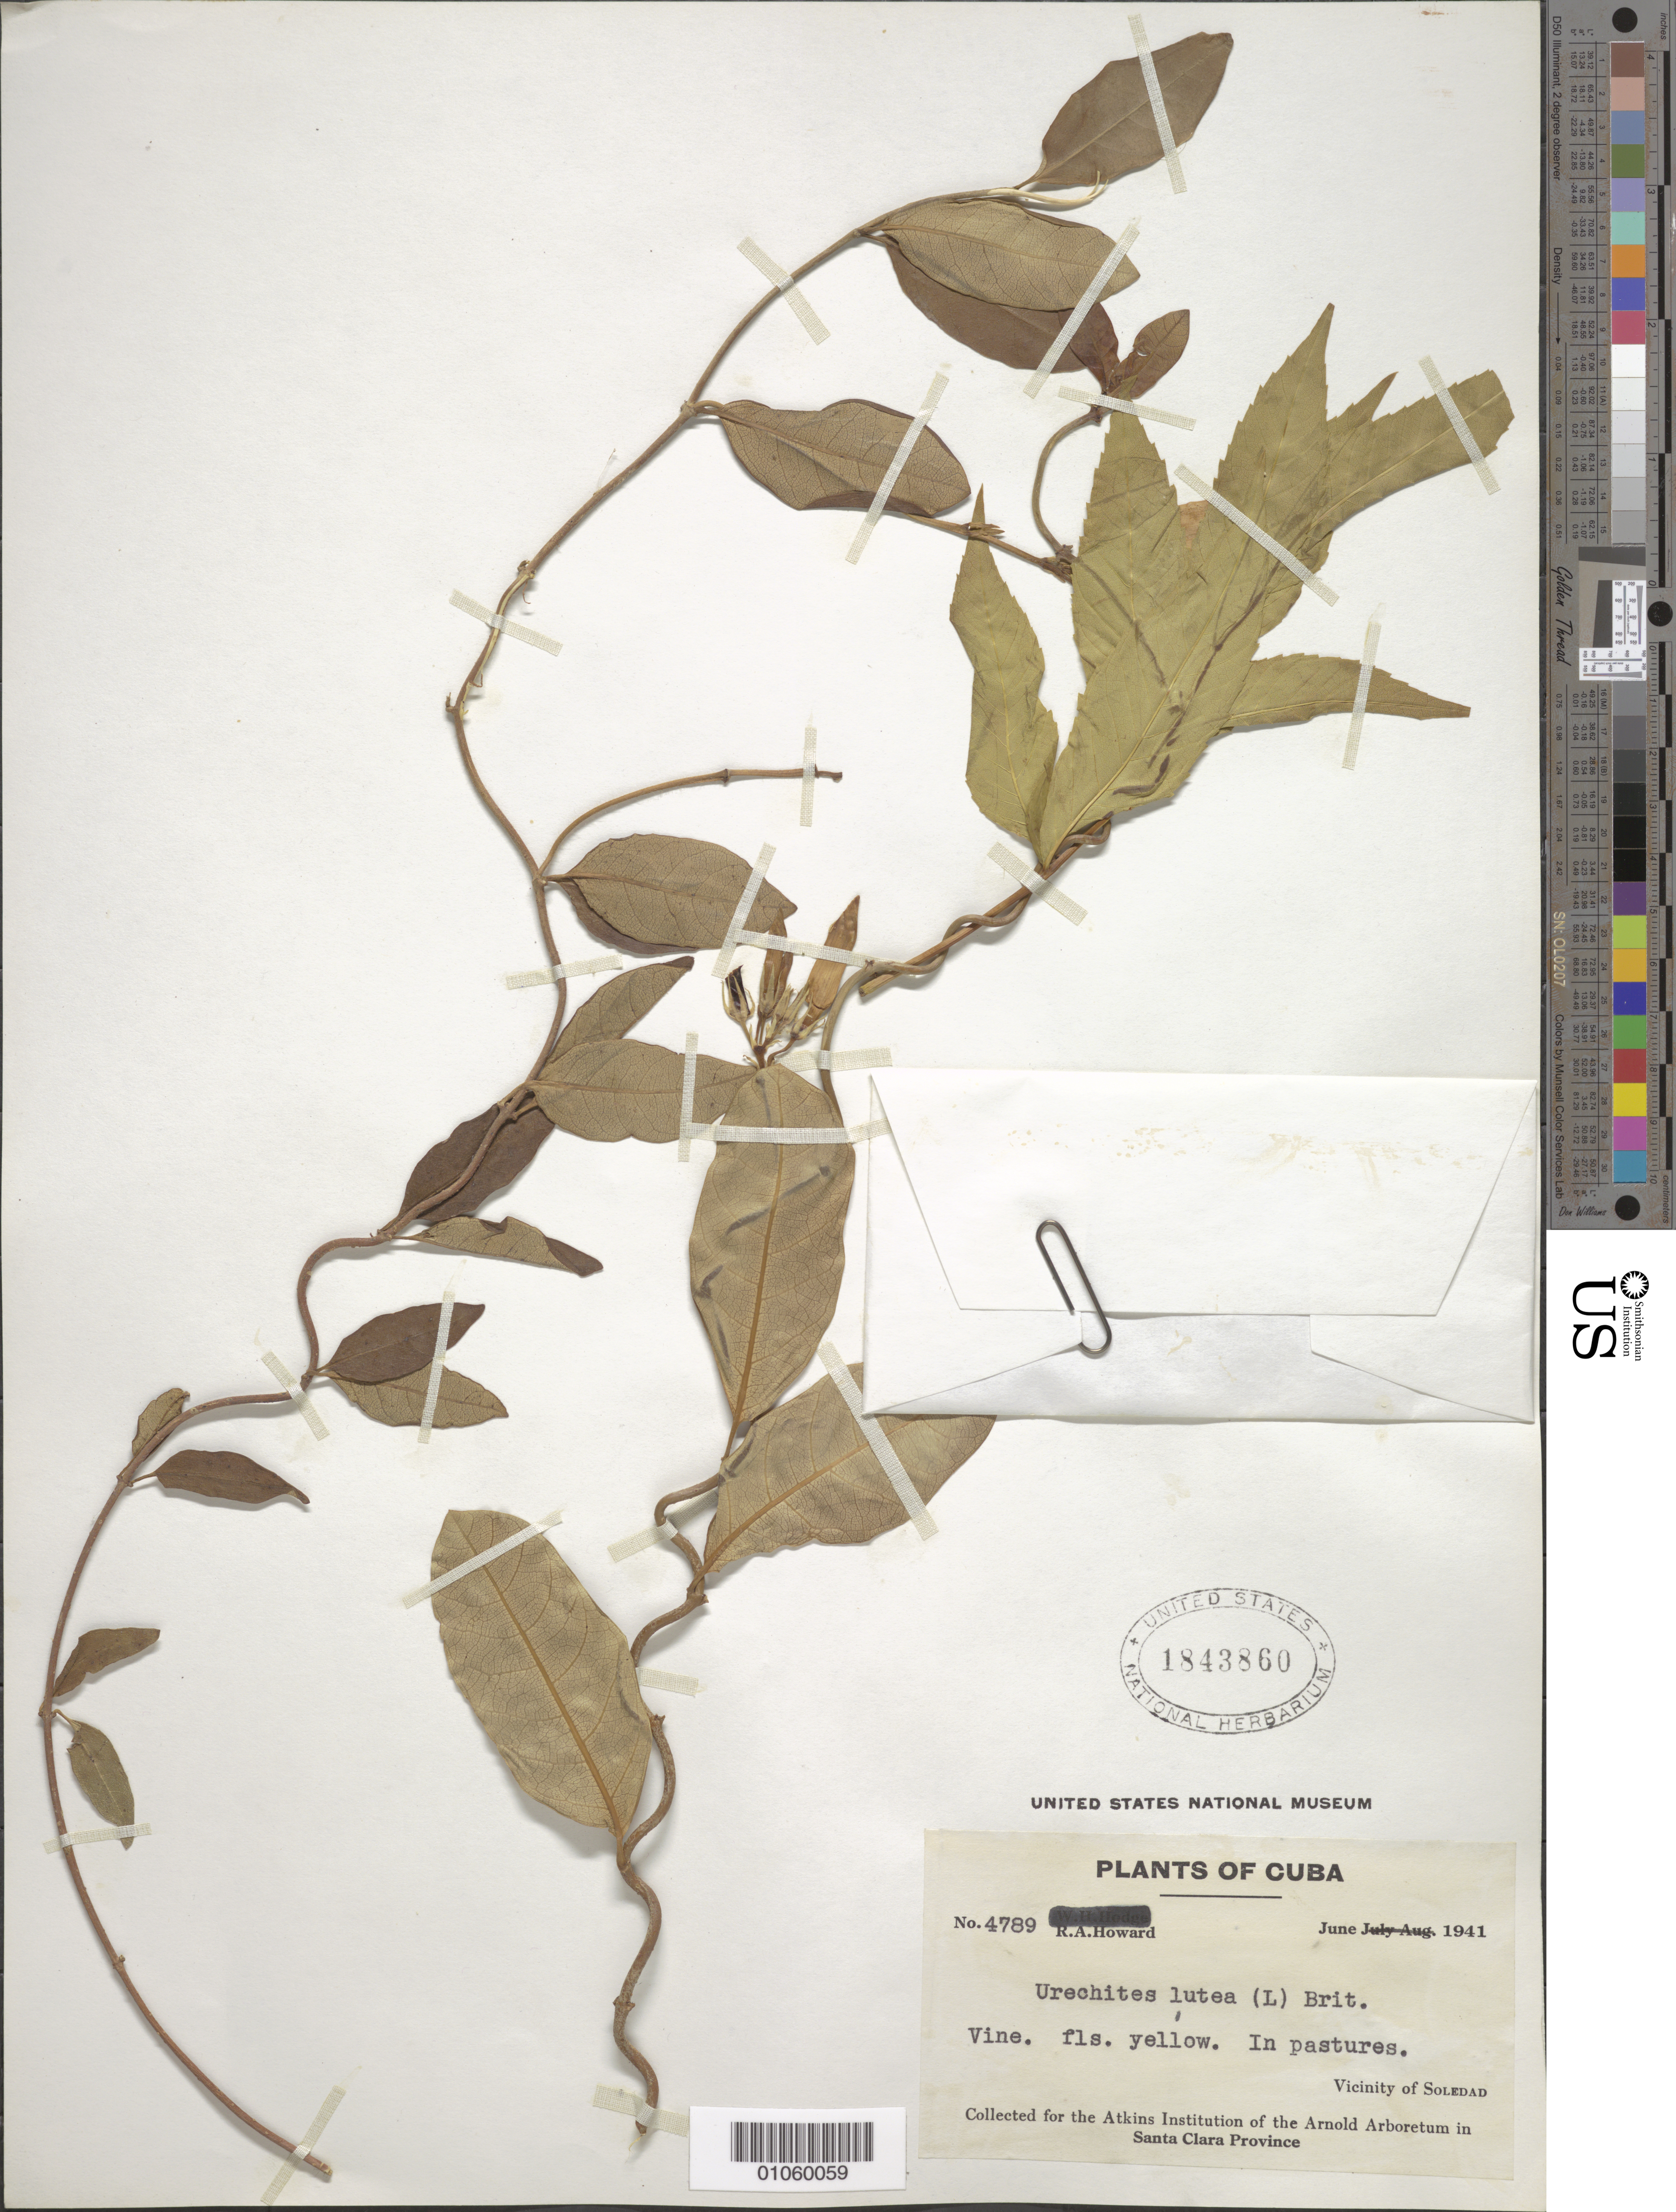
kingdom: Plantae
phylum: Tracheophyta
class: Magnoliopsida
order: Gentianales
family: Apocynaceae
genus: Urechites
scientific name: Urechites lutea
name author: (L.) Britton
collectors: R. A. Howard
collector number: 5547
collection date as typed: Jun 1941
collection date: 1941-06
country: Cuba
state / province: Cienfuegos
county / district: Santa Clara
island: Cuba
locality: Vicinity of Soledad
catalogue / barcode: US 1843860